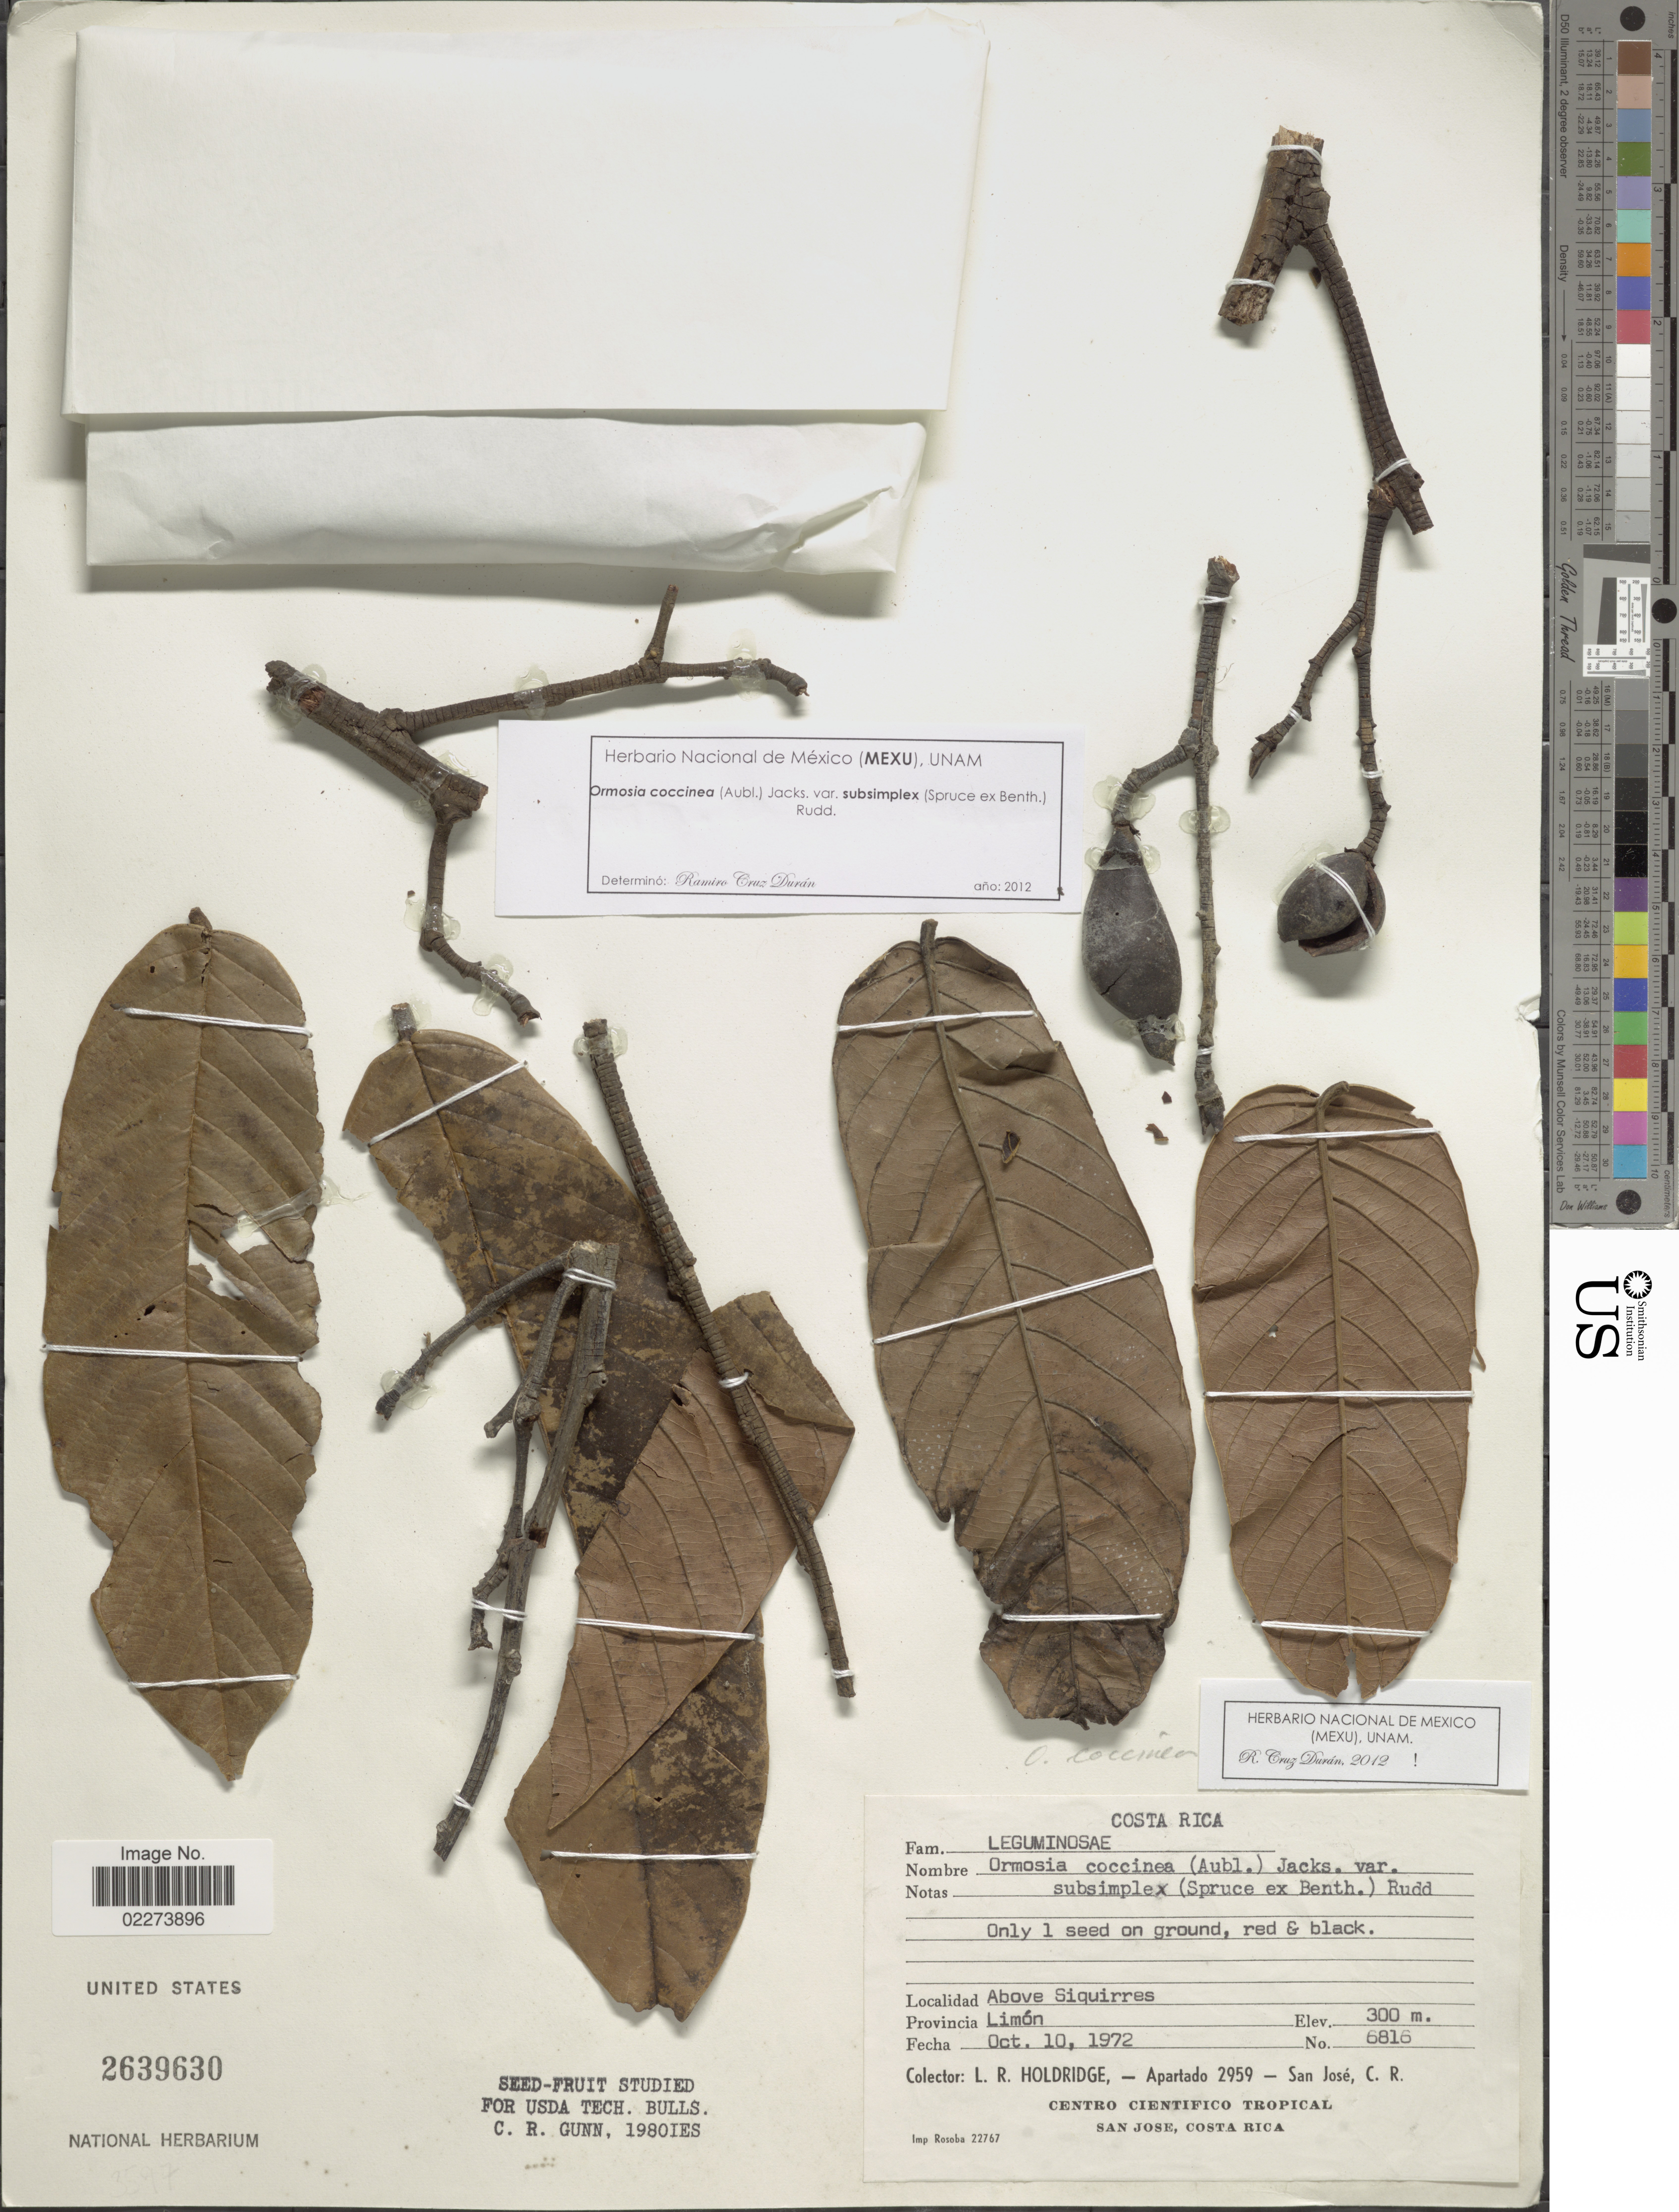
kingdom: Plantae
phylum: Tracheophyta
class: Magnoliopsida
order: Fabales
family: Fabaceae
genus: Ormosia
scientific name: Ormosia coccinea var. subsimplex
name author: (Spruce ex Benth.) Rudd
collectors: L. Holdridge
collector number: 6816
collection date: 1972-10-10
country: Costa Rica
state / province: Limón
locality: Above Siquirres, Provincia Limon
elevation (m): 300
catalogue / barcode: US 2639630